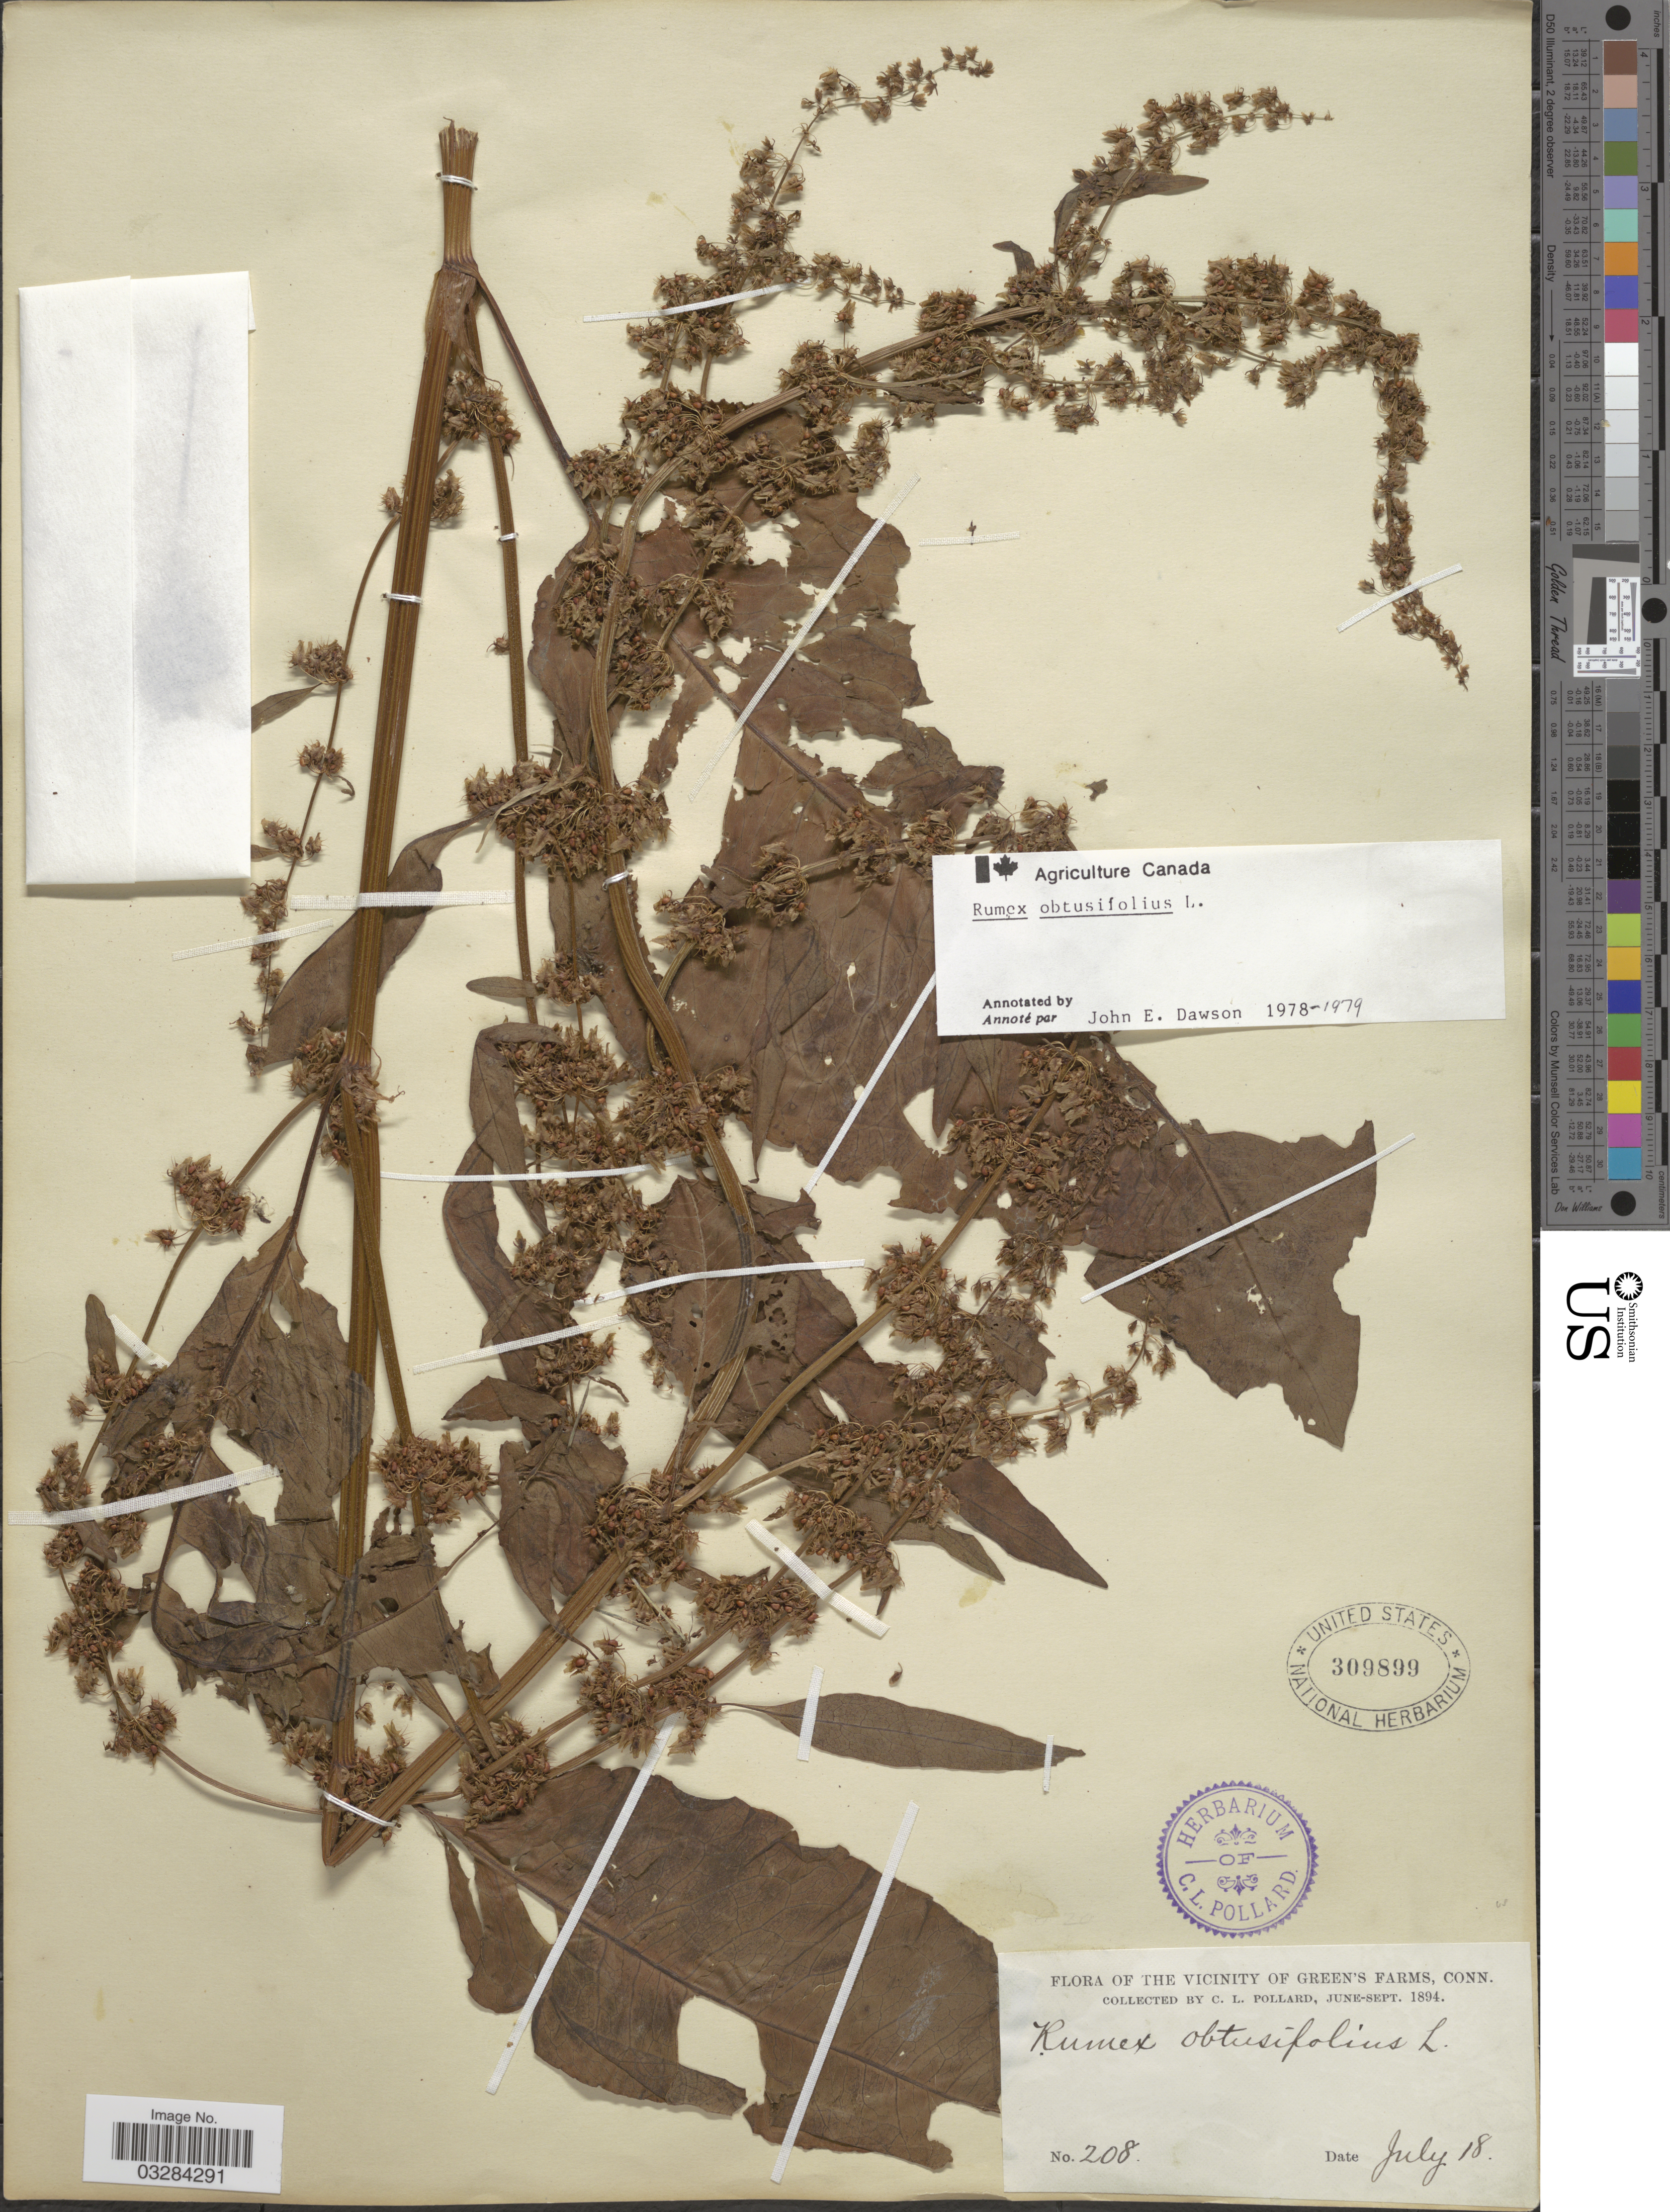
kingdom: Plantae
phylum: Tracheophyta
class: Magnoliopsida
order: Caryophyllales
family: Polygonaceae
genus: Rumex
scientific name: Rumex obtusifolius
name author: L.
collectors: C. L. Pollard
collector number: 208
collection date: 1894-07-18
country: United States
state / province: Connecticut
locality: Vicinity of Green's Farms.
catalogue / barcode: US 309899